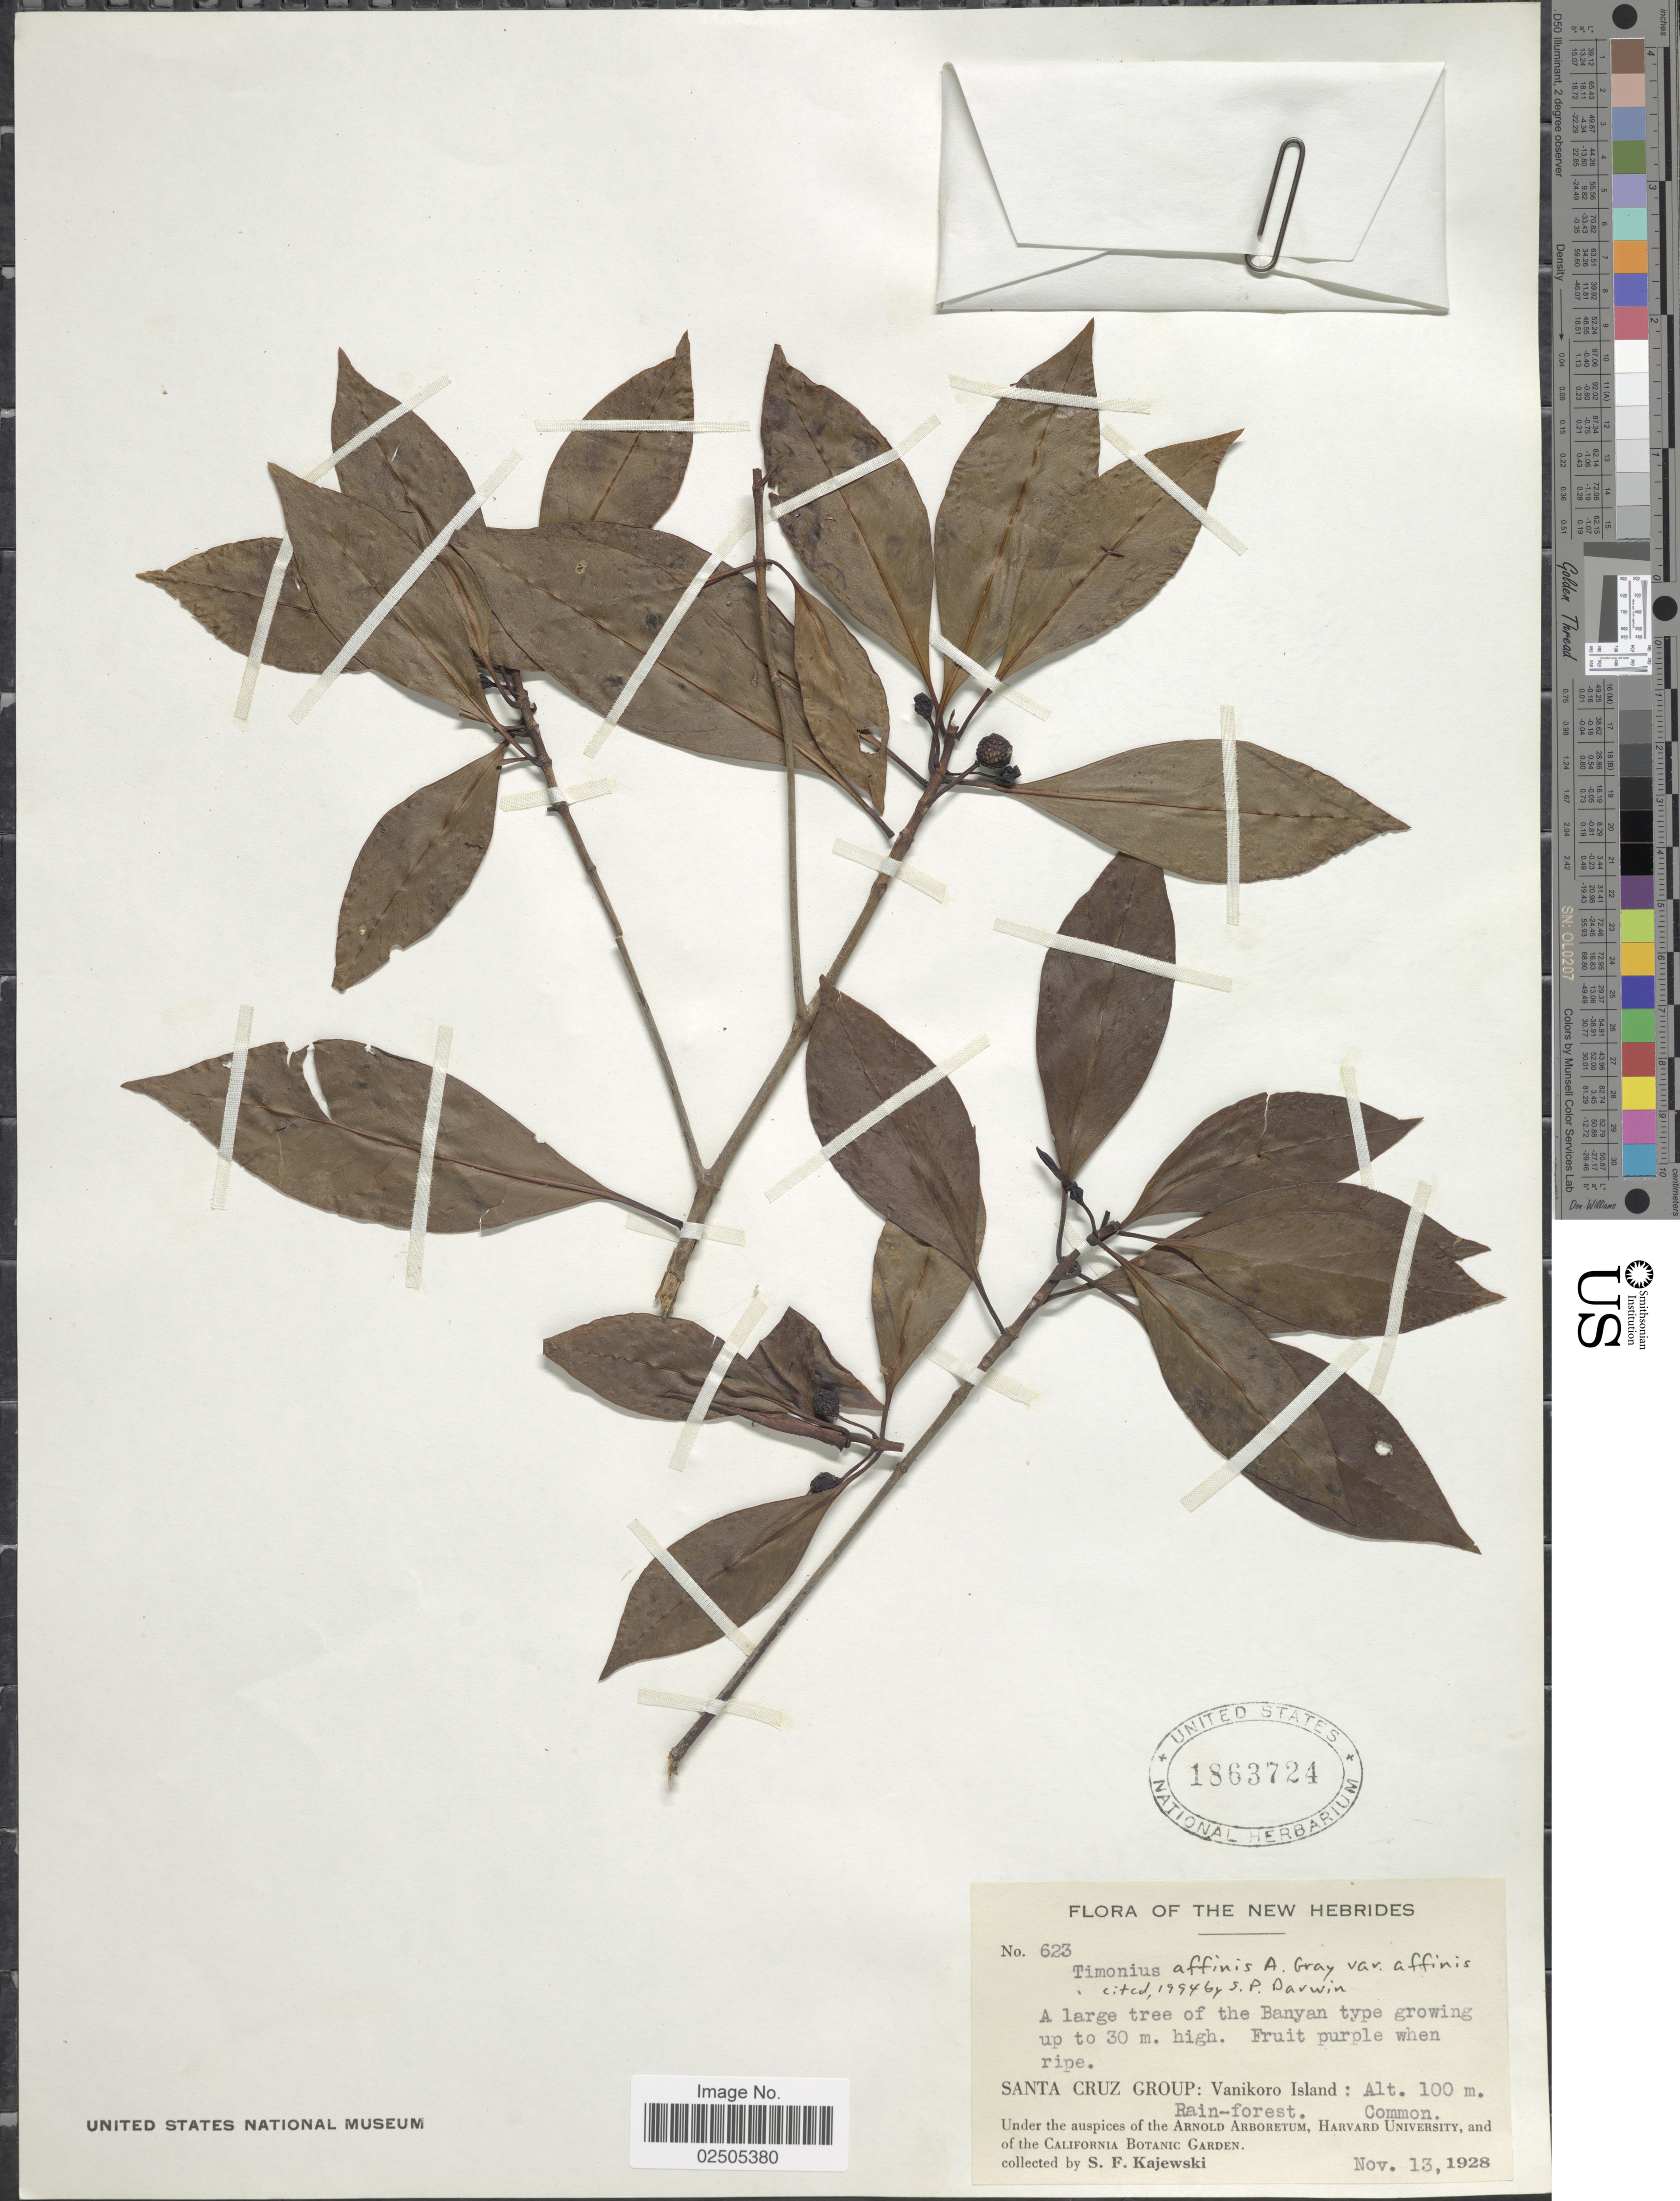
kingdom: Plantae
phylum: Tracheophyta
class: Magnoliopsida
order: Gentianales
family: Rubiaceae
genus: Timonius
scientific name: Timonius affinis var. affinis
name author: A. Gray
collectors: S. Kajewski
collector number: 623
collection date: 1928-11-13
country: Vanuatu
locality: The New Hebrides, Santa Cruz Group: Vanikoro Island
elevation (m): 100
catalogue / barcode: US 1863724